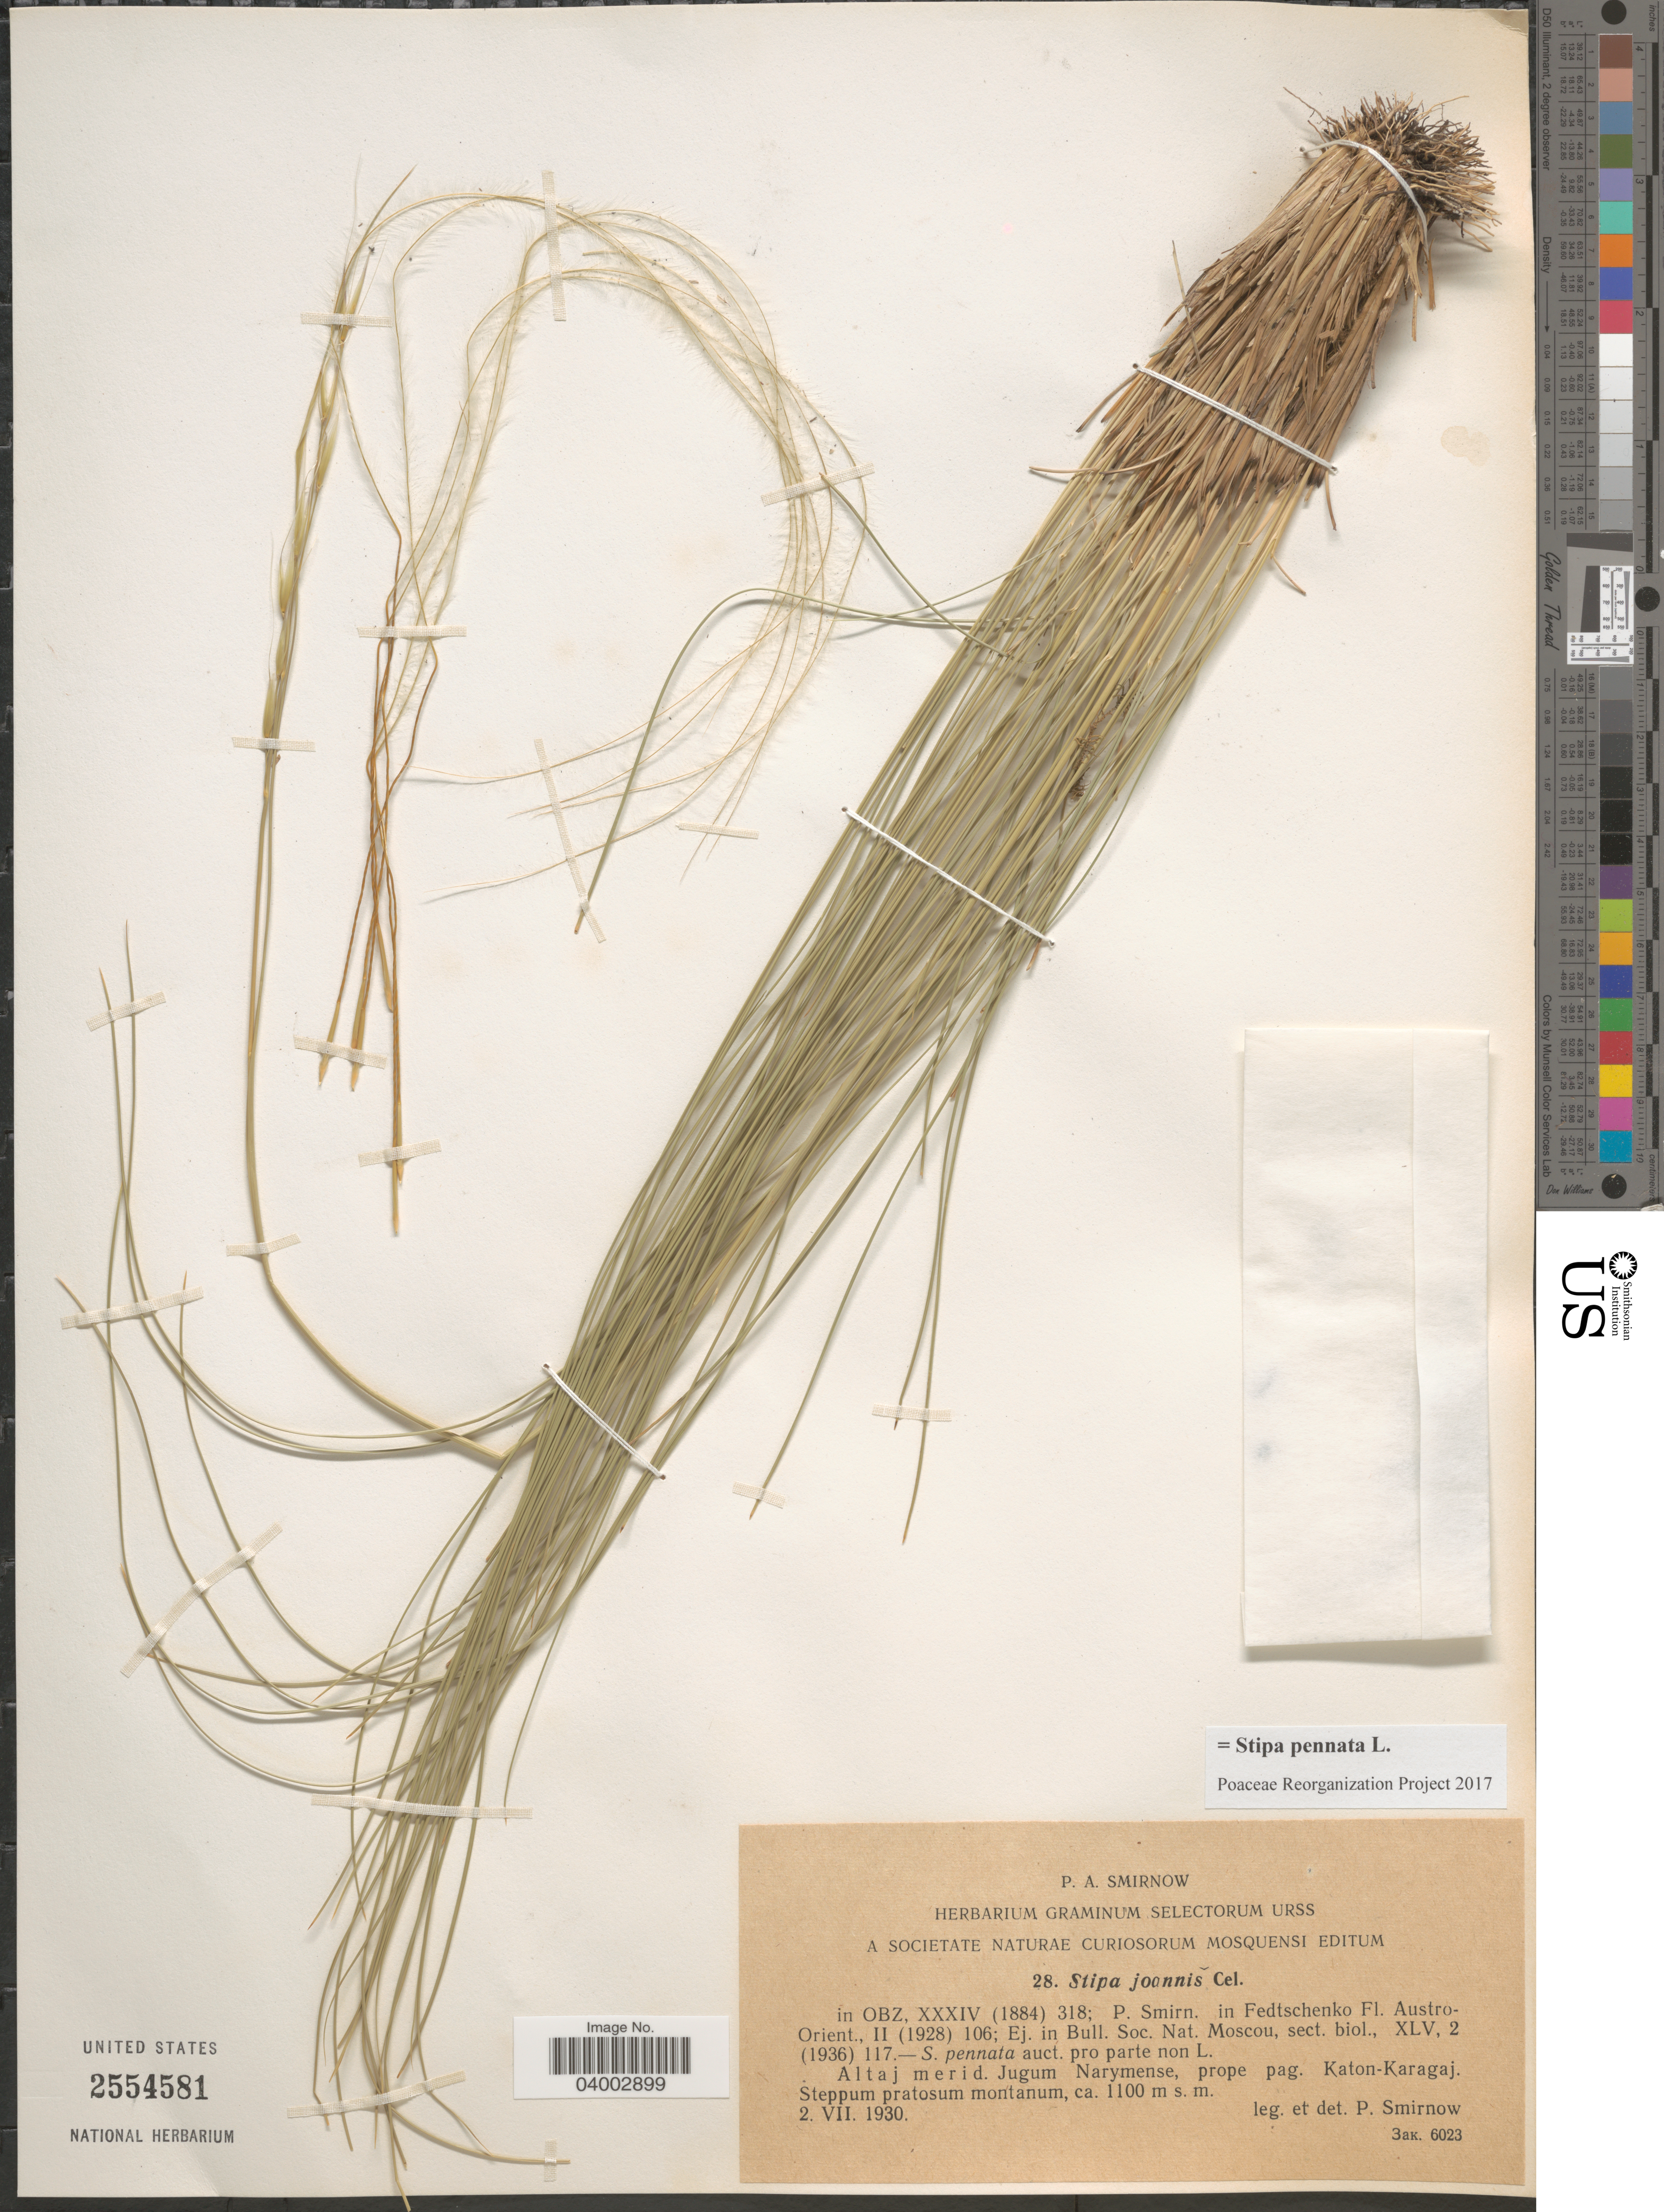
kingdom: Plantae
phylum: Tracheophyta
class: Liliopsida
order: Poales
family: Poaceae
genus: Stipa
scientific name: Stipa pennata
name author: L.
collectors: P. Smirnov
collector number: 28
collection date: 1930-07-02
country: Russian Federation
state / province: Altai Republic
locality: Altaj merid. Jugum Narymense, prope pag. Katon-Karagaj. Steppum pratosum montanum.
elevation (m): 1100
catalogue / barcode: US 2554581